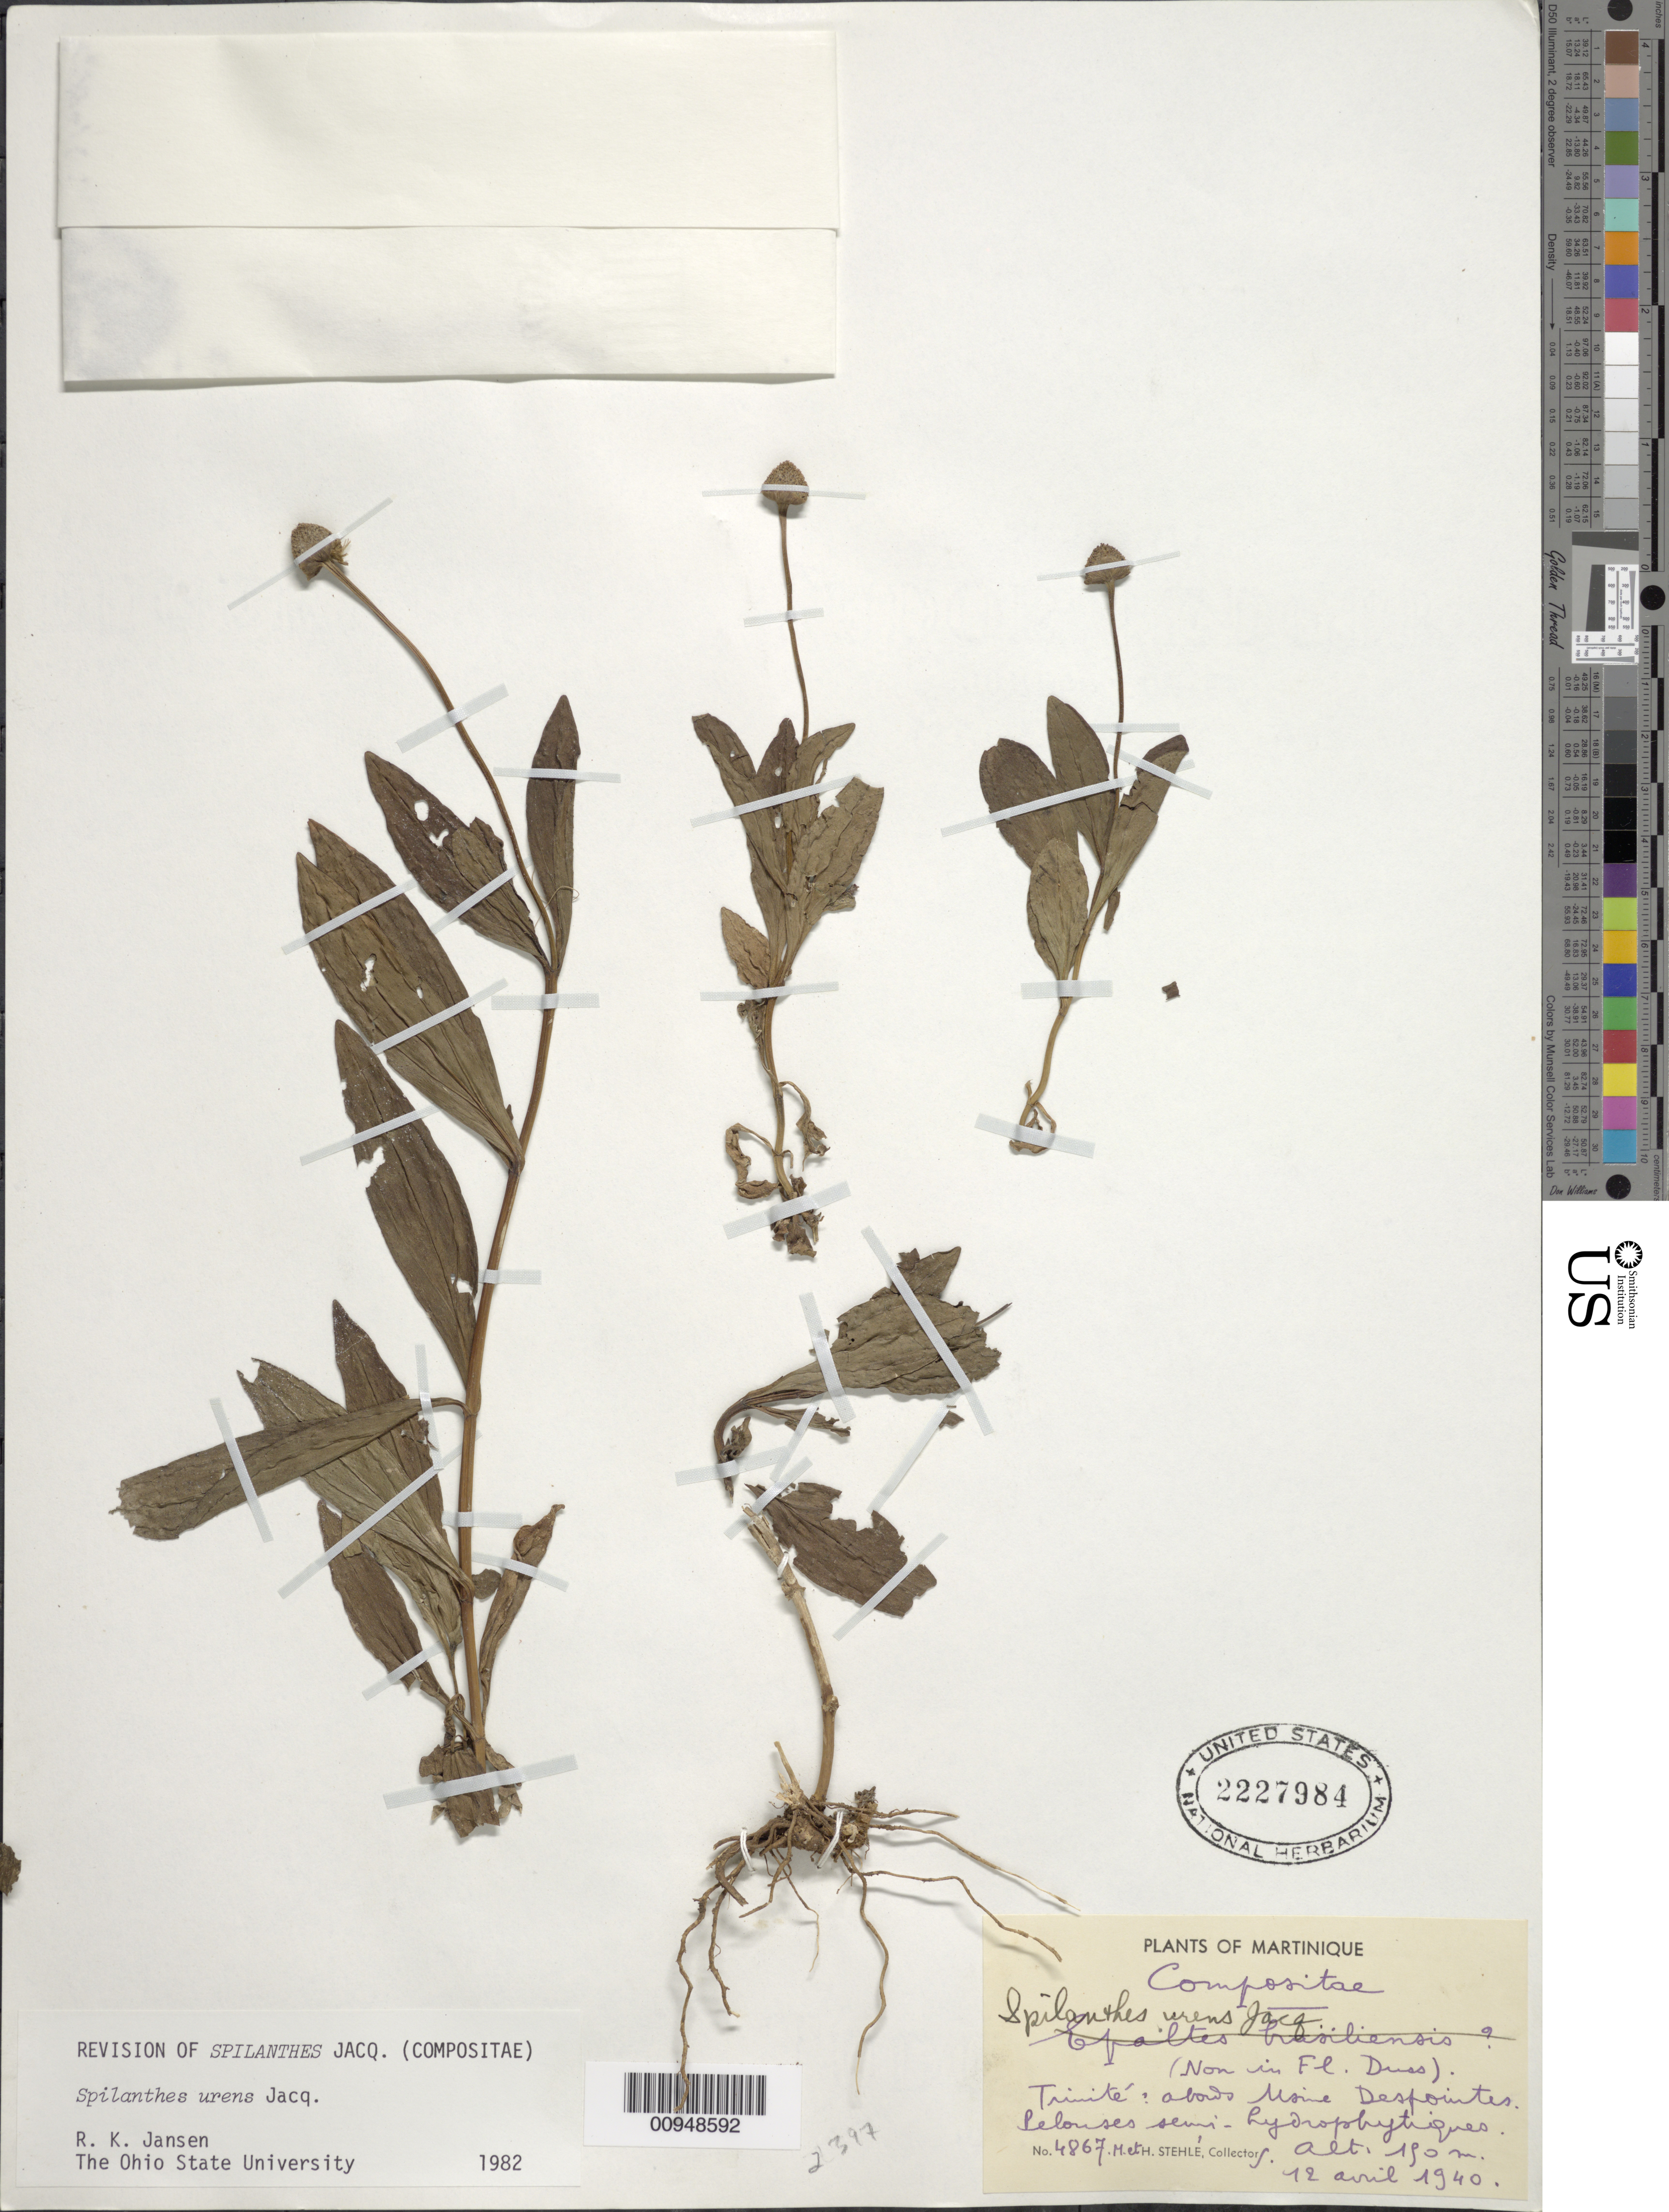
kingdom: Plantae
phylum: Tracheophyta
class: Magnoliopsida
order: Asterales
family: Asteraceae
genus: Spilanthes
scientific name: Spilanthes urens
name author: Jacq.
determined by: Jansen, R. K.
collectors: H. Stehlé & M. Stehlé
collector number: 4867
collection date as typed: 12 Apr 1940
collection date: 1940-04-12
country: Martinique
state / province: La Trinité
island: Martinique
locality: Trinité ?, abords Maine Desfointes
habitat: Pelouses semi-hydrophytiques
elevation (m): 150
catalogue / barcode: US 2227984